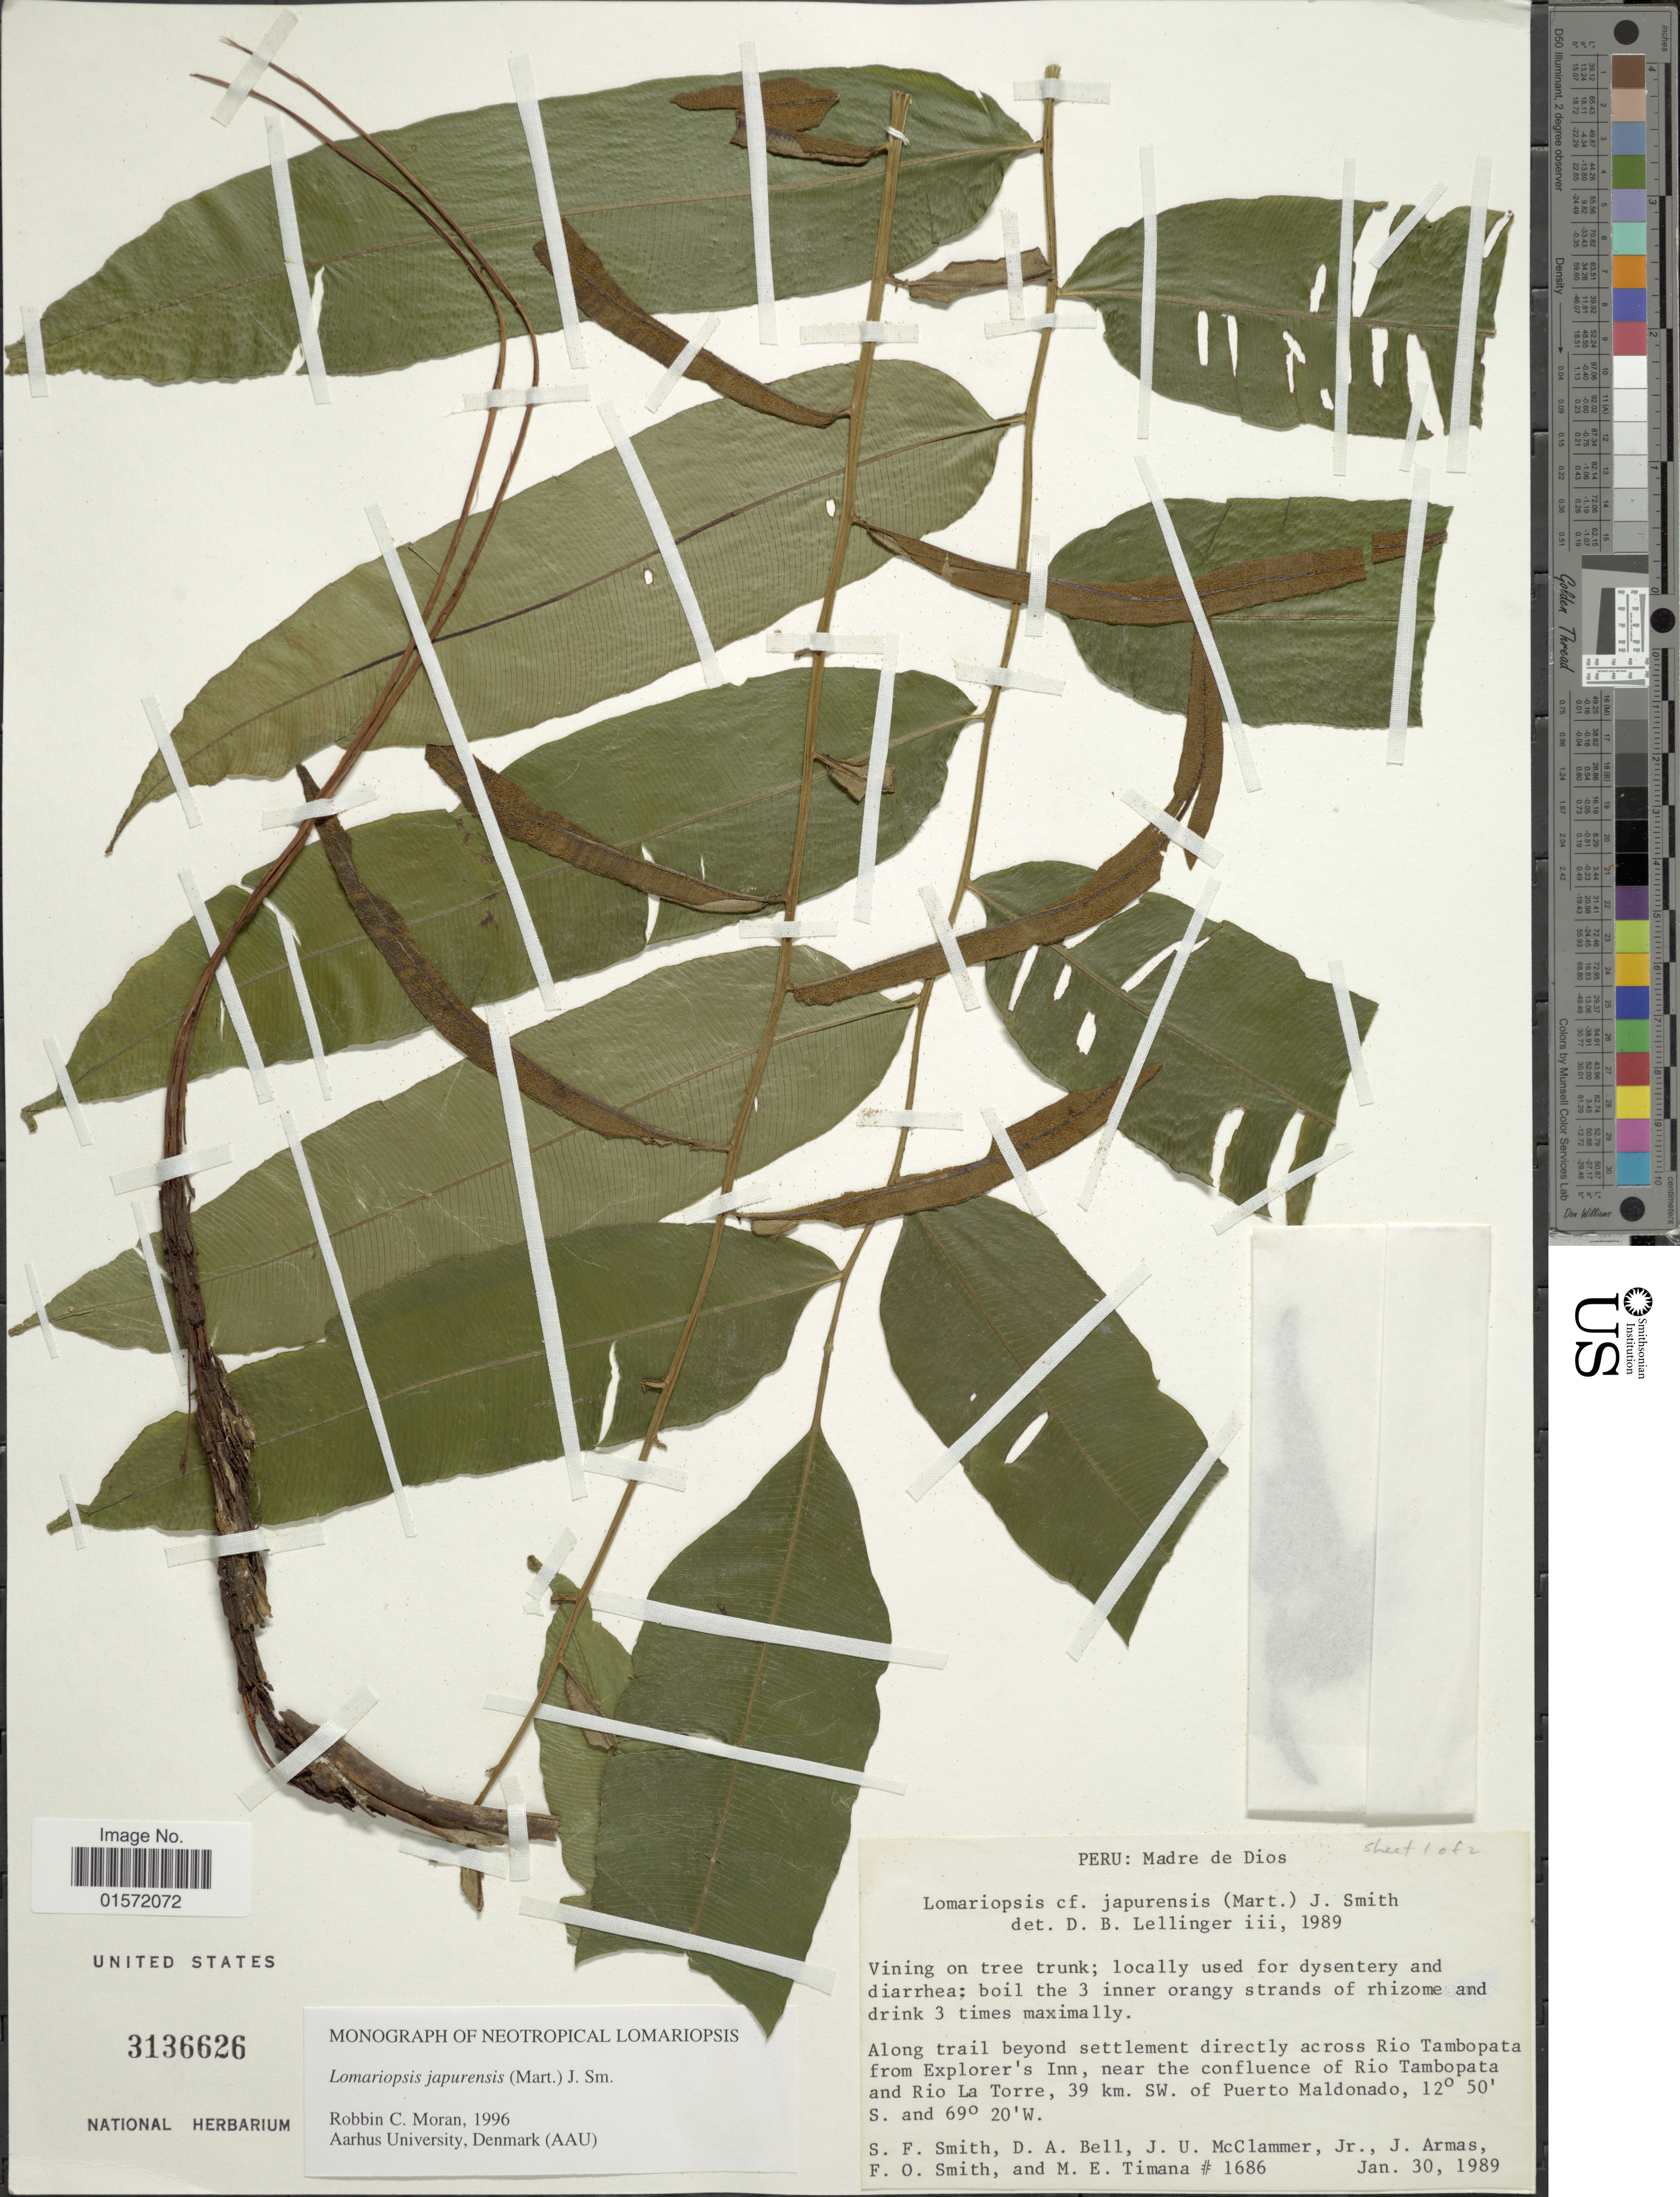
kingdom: Plantae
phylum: Tracheophyta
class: Polypodiopsida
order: Polypodiales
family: Lomariopsidaceae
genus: Lomariopsis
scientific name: Lomariopsis japurensis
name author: (Mart.) J. Sm.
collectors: S.F. Smith, D. A. Bell, J. McClammer Jr. & J. Armas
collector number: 1686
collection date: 1989-01-30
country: Peru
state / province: Madre de Dios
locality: Along trail beyond settlement directly across Rio Tambopata from Explorer's Inn, near the confluence of Rio Tambopata and Rio La Torre, 39 km. SW. of Puerto Maldonado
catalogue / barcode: US 3136626